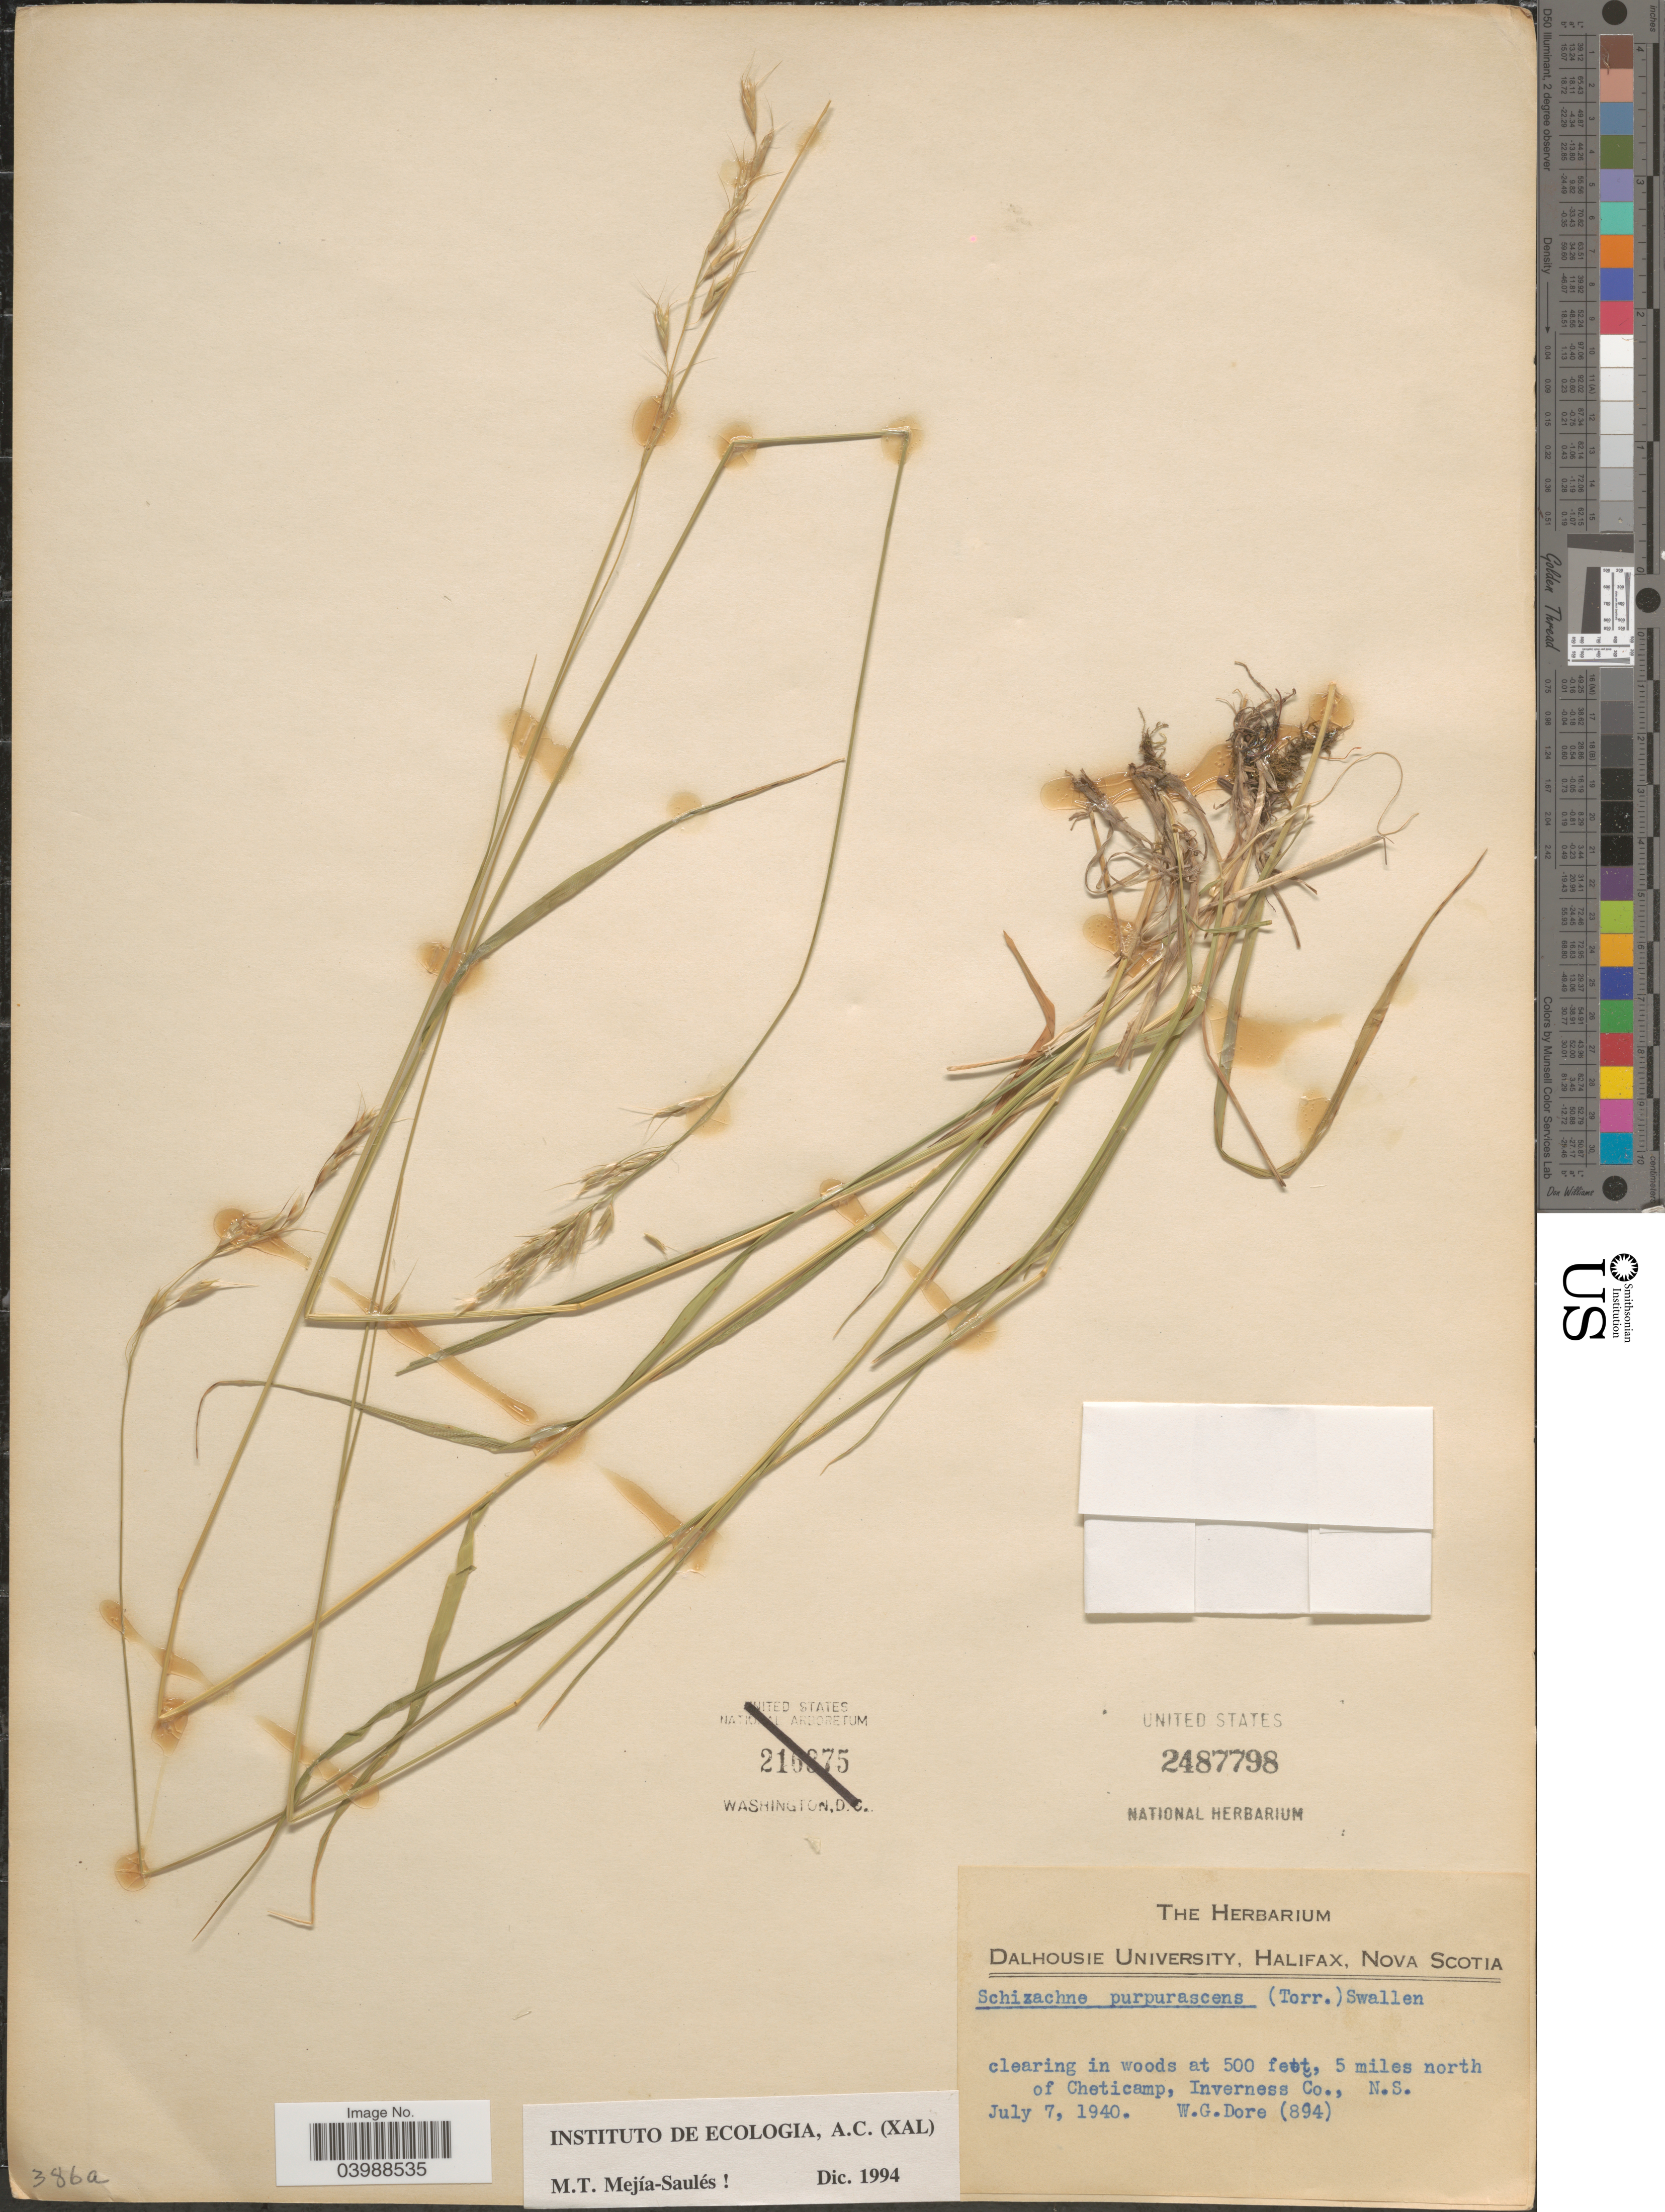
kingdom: Plantae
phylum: Tracheophyta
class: Liliopsida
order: Poales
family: Poaceae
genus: Schizachne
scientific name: Schizachne purpurascens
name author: (Torr.) Swallen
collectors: W. Dore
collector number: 894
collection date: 1940-07-07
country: Canada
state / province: Nova Scotia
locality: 5 miles north of Cheticamp, Inverness Co.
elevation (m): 152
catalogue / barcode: US 2487798